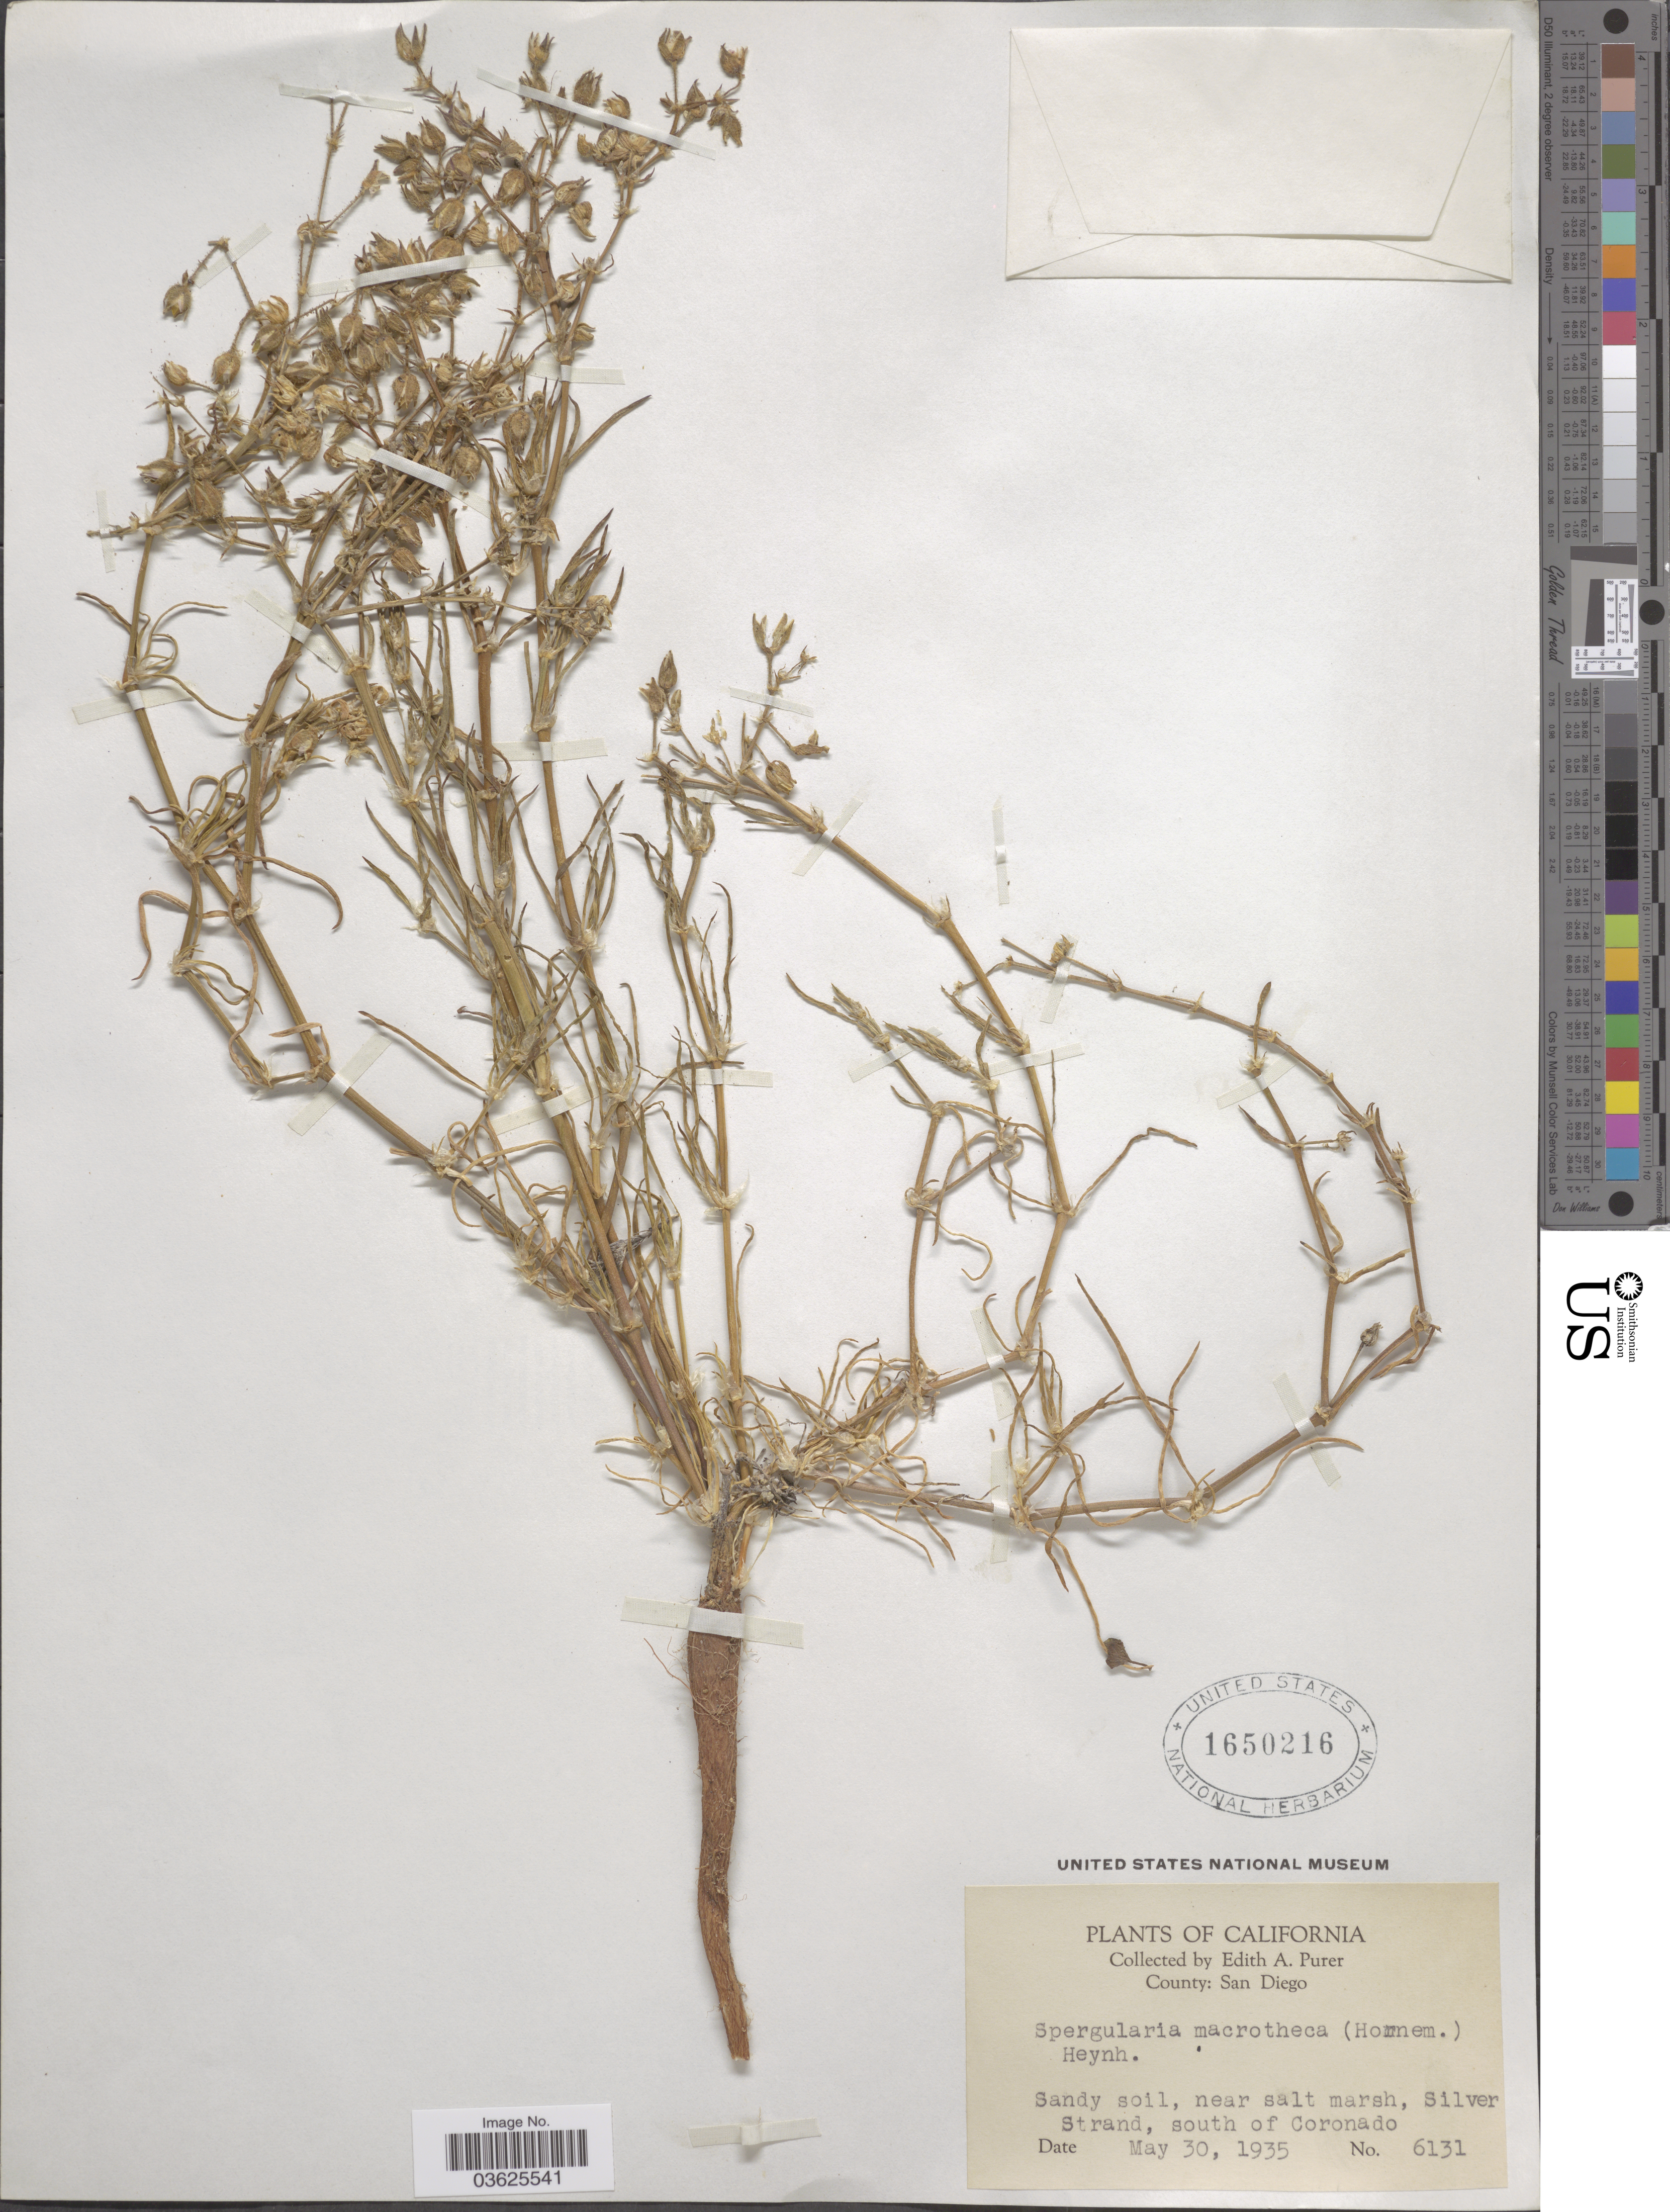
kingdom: Plantae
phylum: Tracheophyta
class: Magnoliopsida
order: Caryophyllales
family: Caryophyllaceae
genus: Spergularia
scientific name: Spergularia macrotheca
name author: (Hornem.) Heynh.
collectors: E. Purer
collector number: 6131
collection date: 1935-05-30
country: United States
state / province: California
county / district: San Diego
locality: County: San Diego. Silver Strand, south of Coronado.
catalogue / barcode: US 1650216